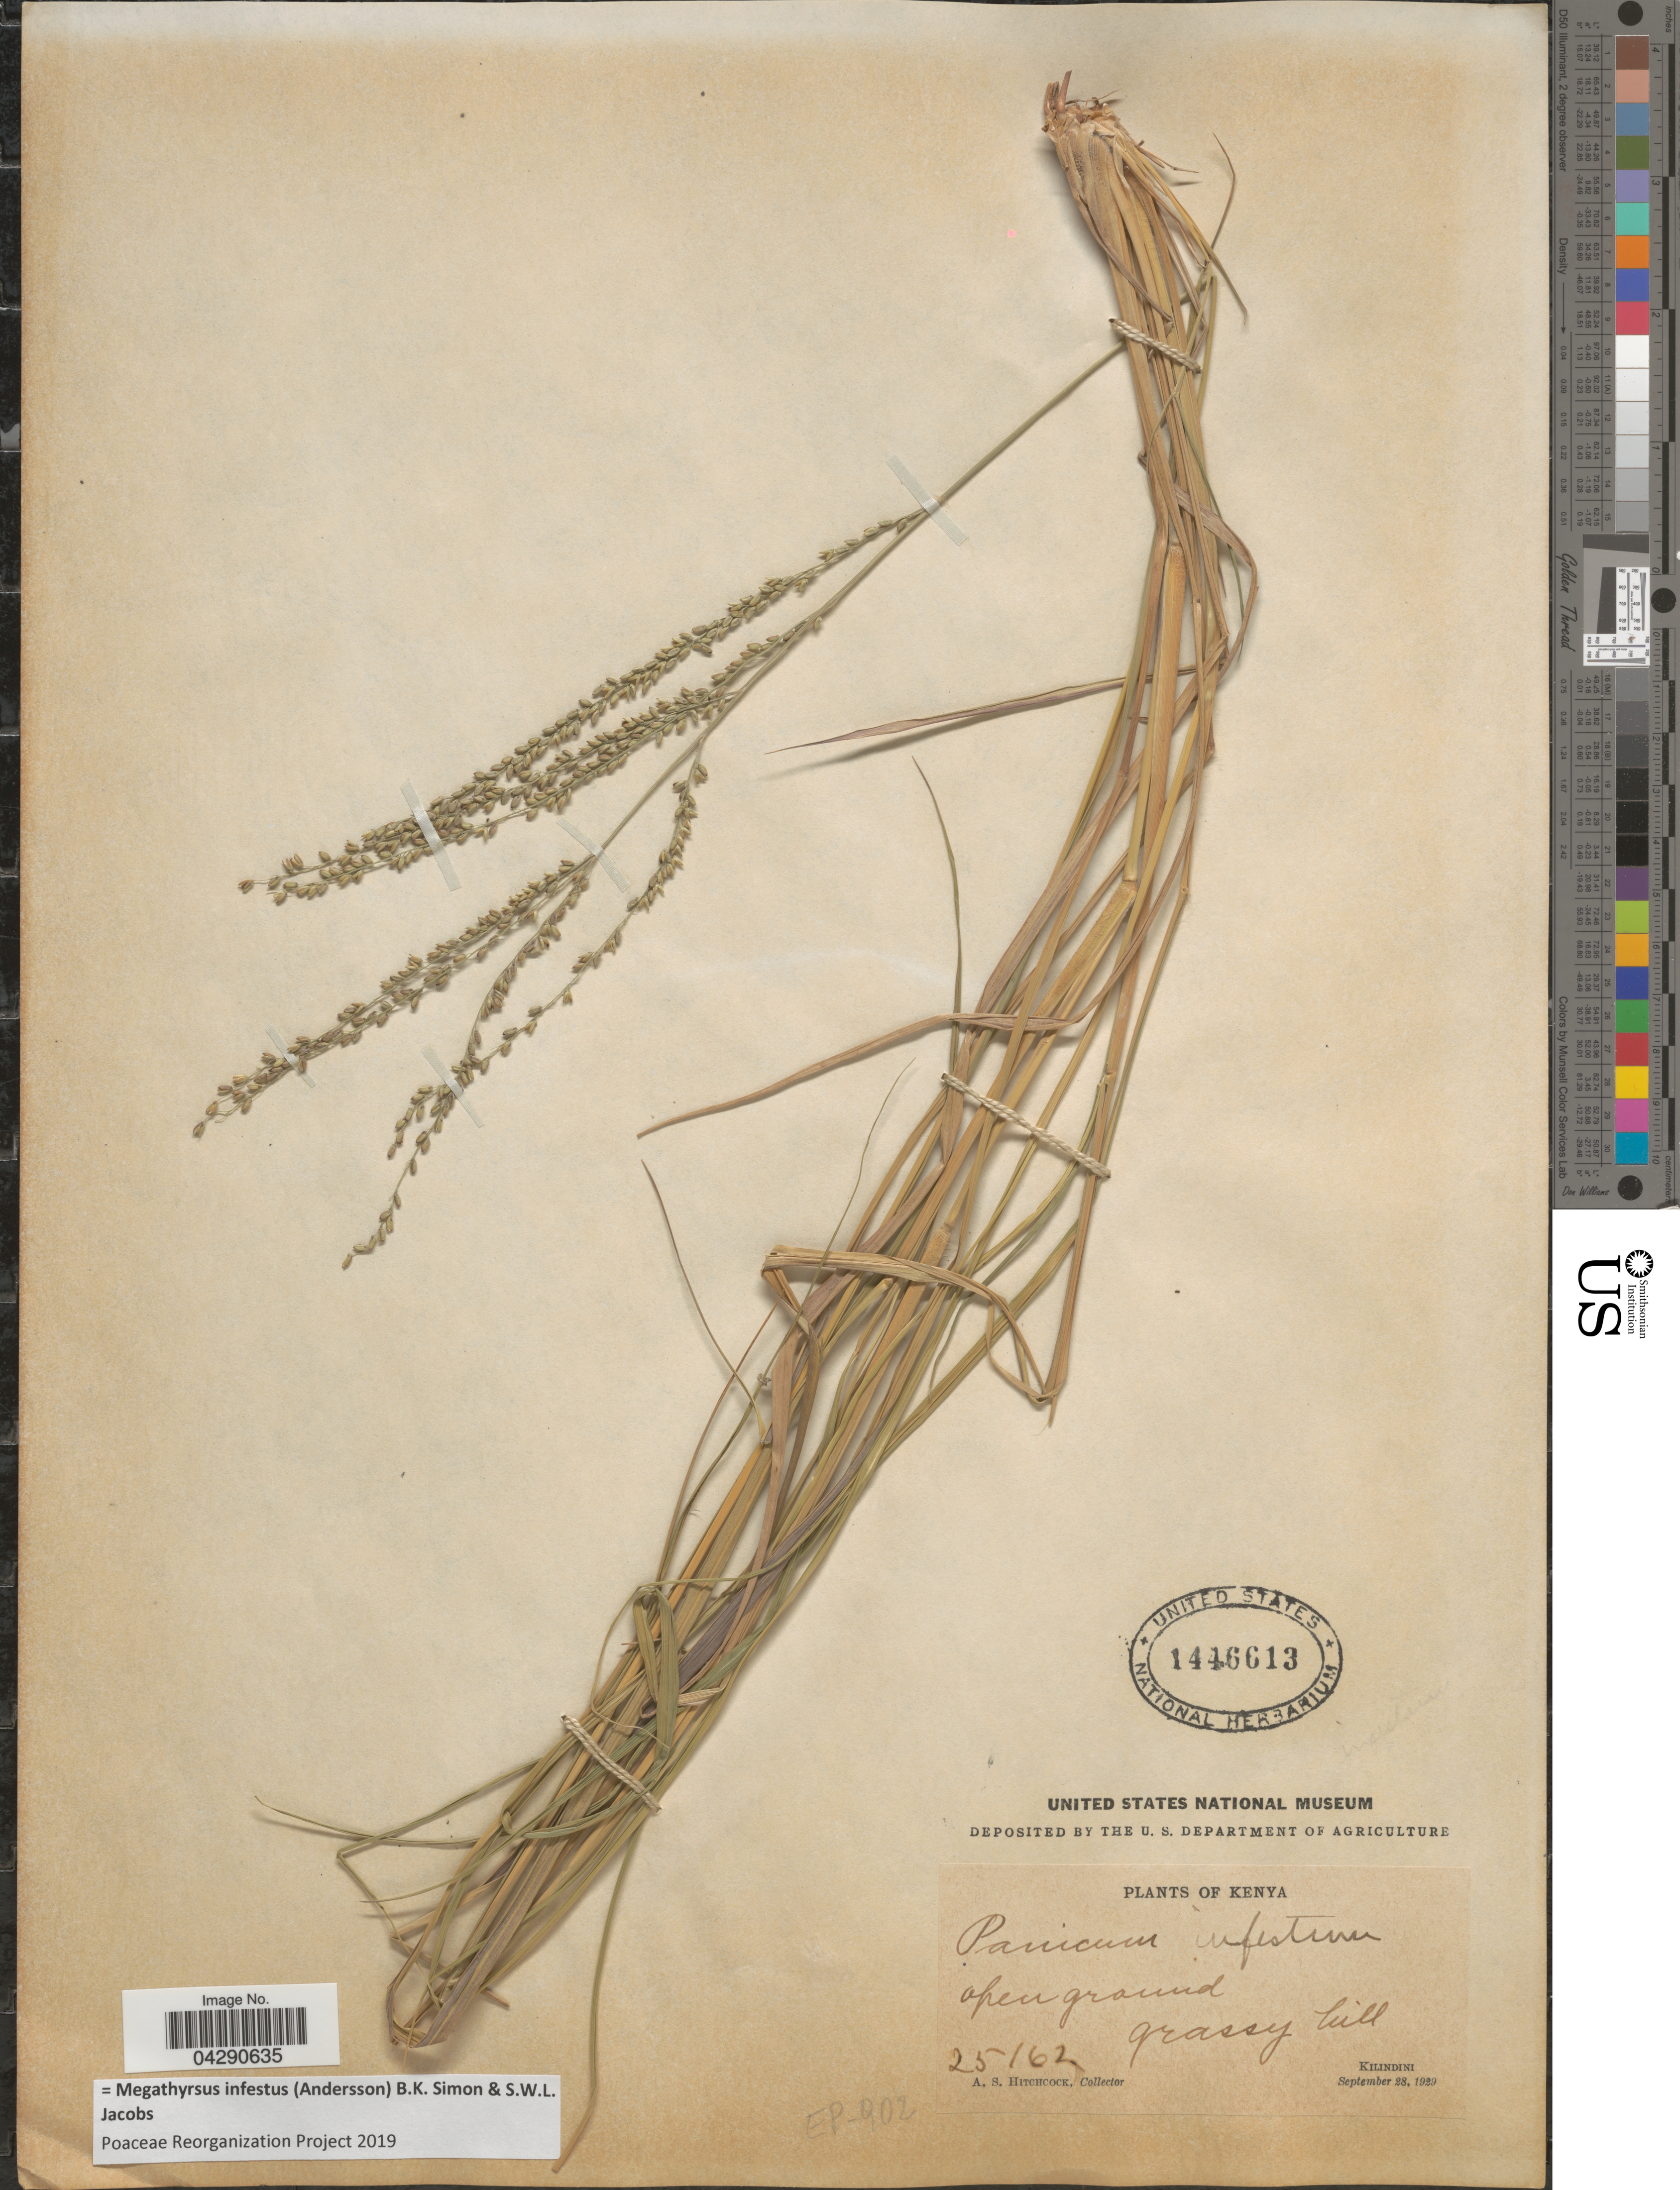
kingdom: Plantae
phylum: Tracheophyta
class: Liliopsida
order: Poales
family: Poaceae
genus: Megathyrsus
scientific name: Megathyrsus infestus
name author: (Peters) B.K. Simon & S.W.L. Jacobs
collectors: A. S. Hitchcock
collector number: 25162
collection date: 1929-09-28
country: Kenya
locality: Kilindini.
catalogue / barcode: US 1446613